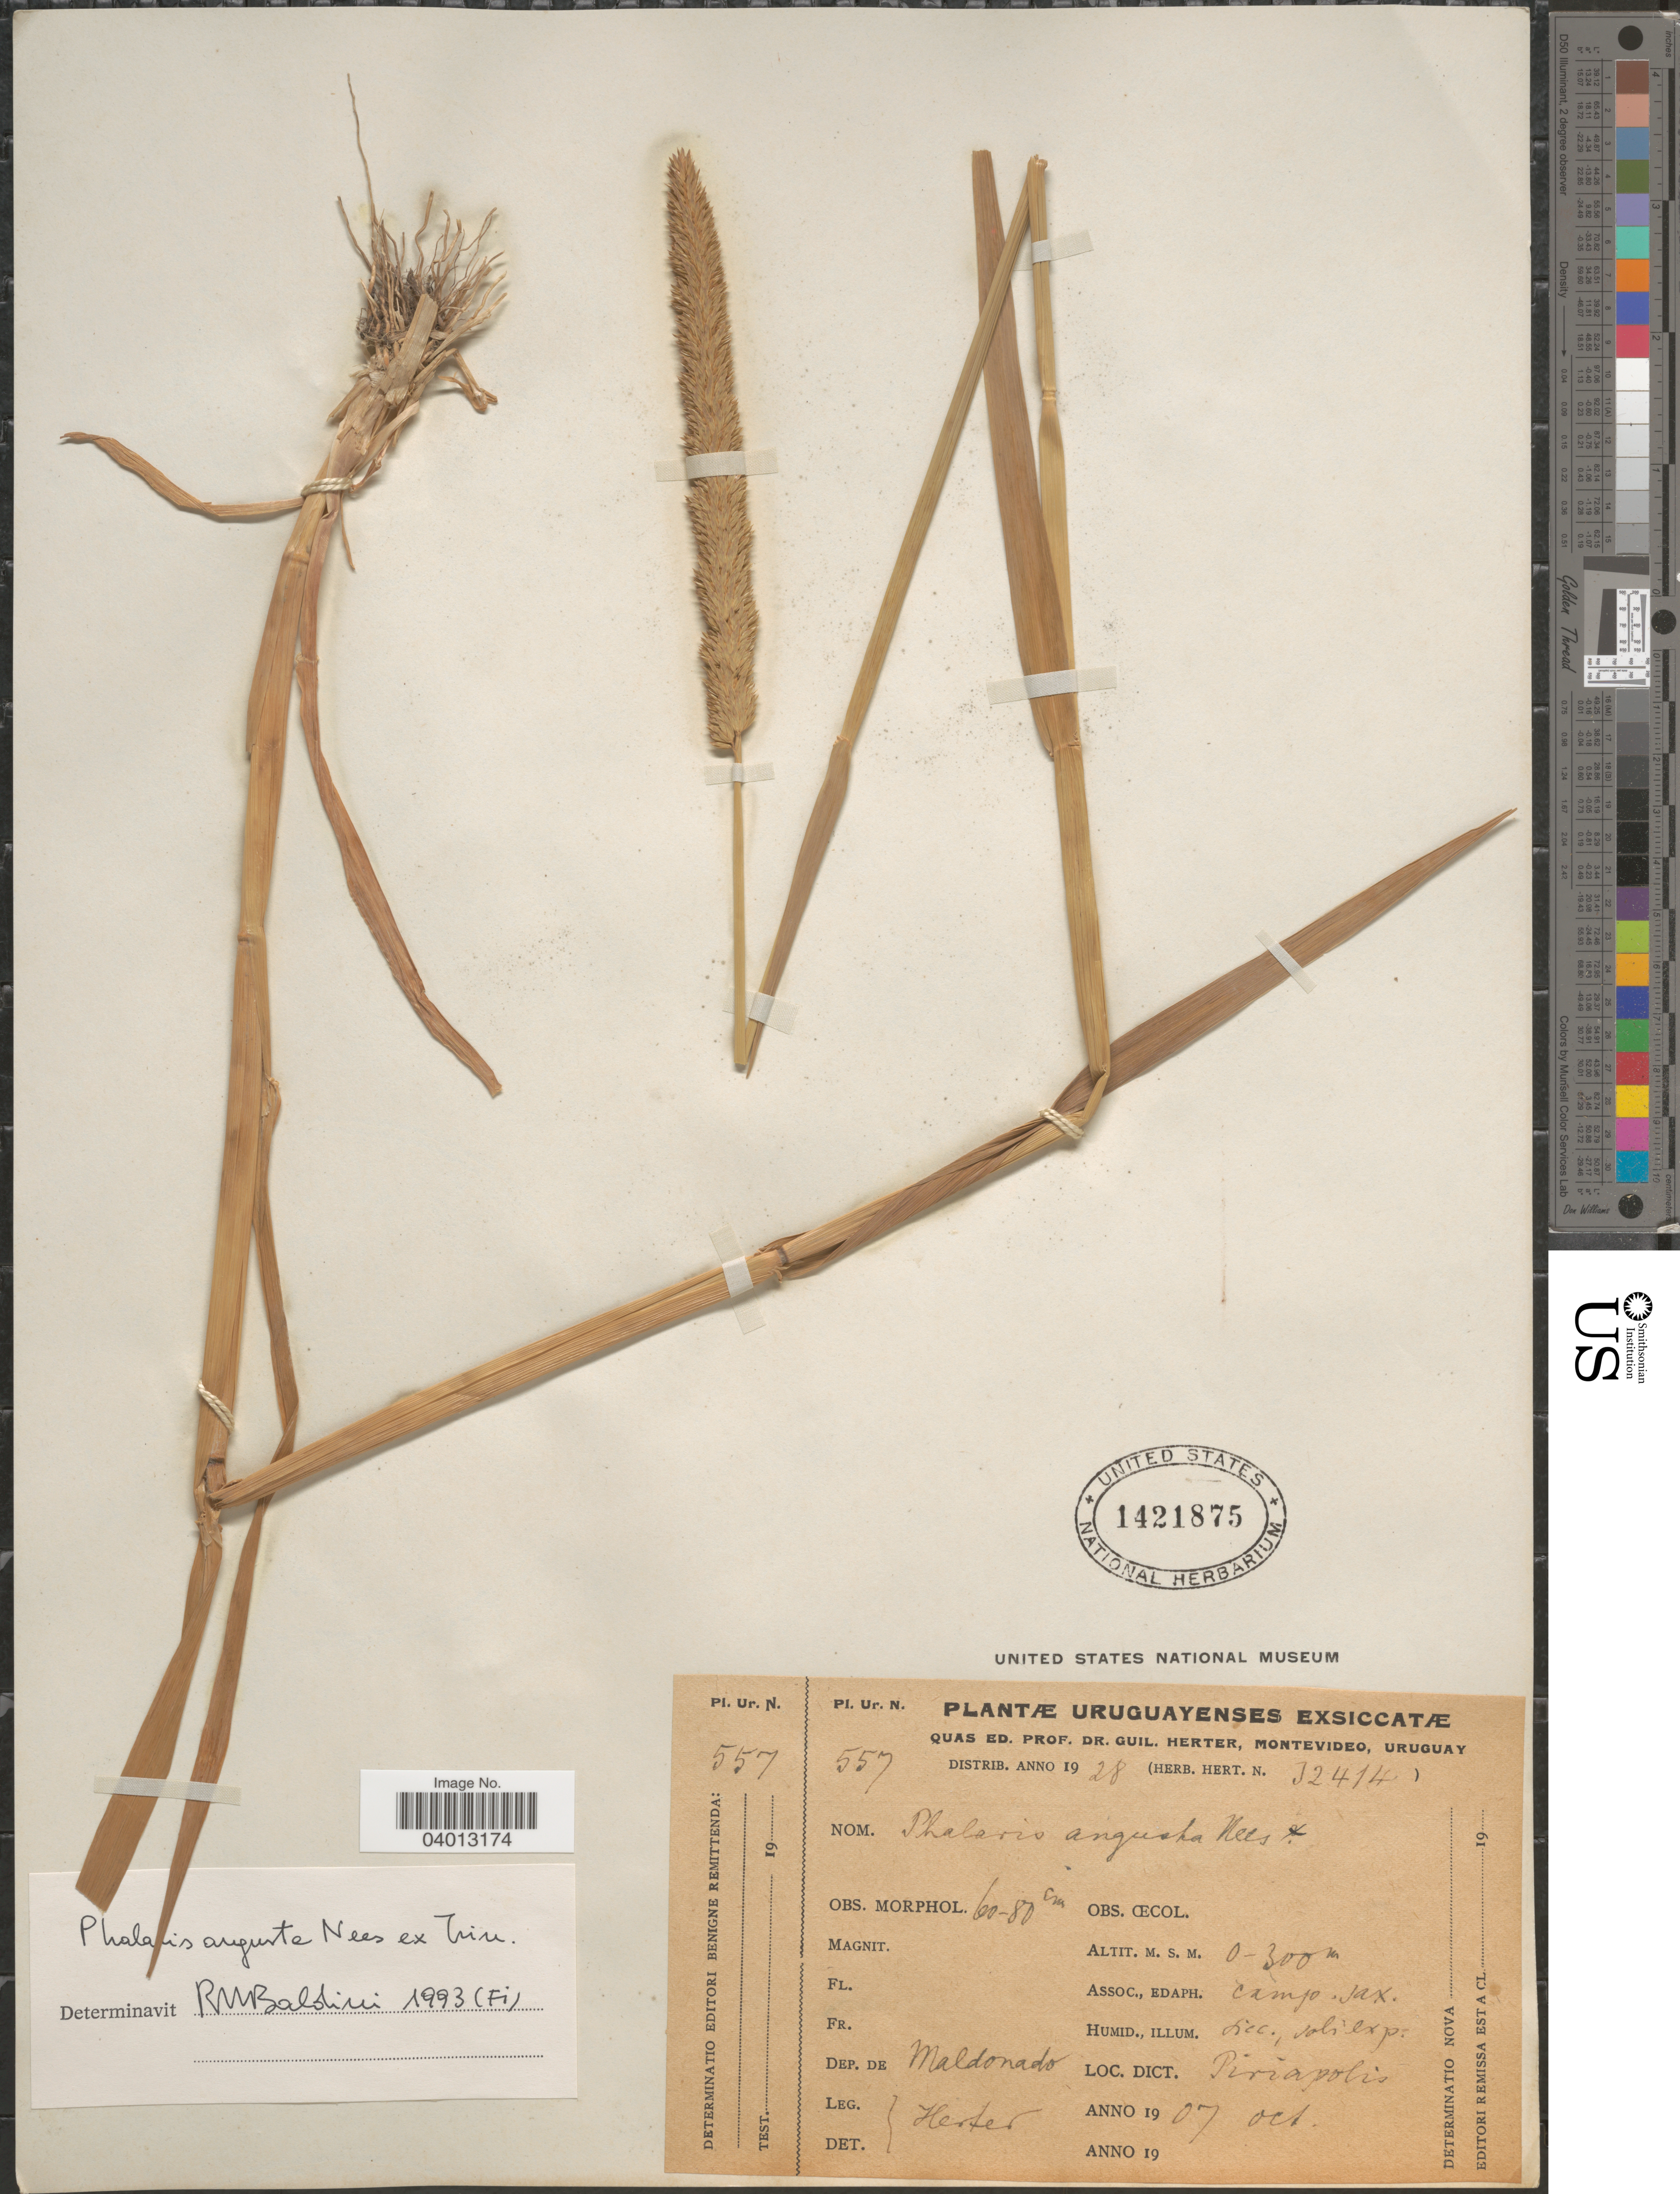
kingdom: Plantae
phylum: Tracheophyta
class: Liliopsida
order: Poales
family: Poaceae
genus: Phalaris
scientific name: Phalaris angusta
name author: Nees ex Trin.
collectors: G. Herter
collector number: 557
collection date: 1907-10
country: Uruguay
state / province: Maldonado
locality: Dep. de Maldonado. Piriapolis.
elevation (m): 0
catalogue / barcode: US 1421875